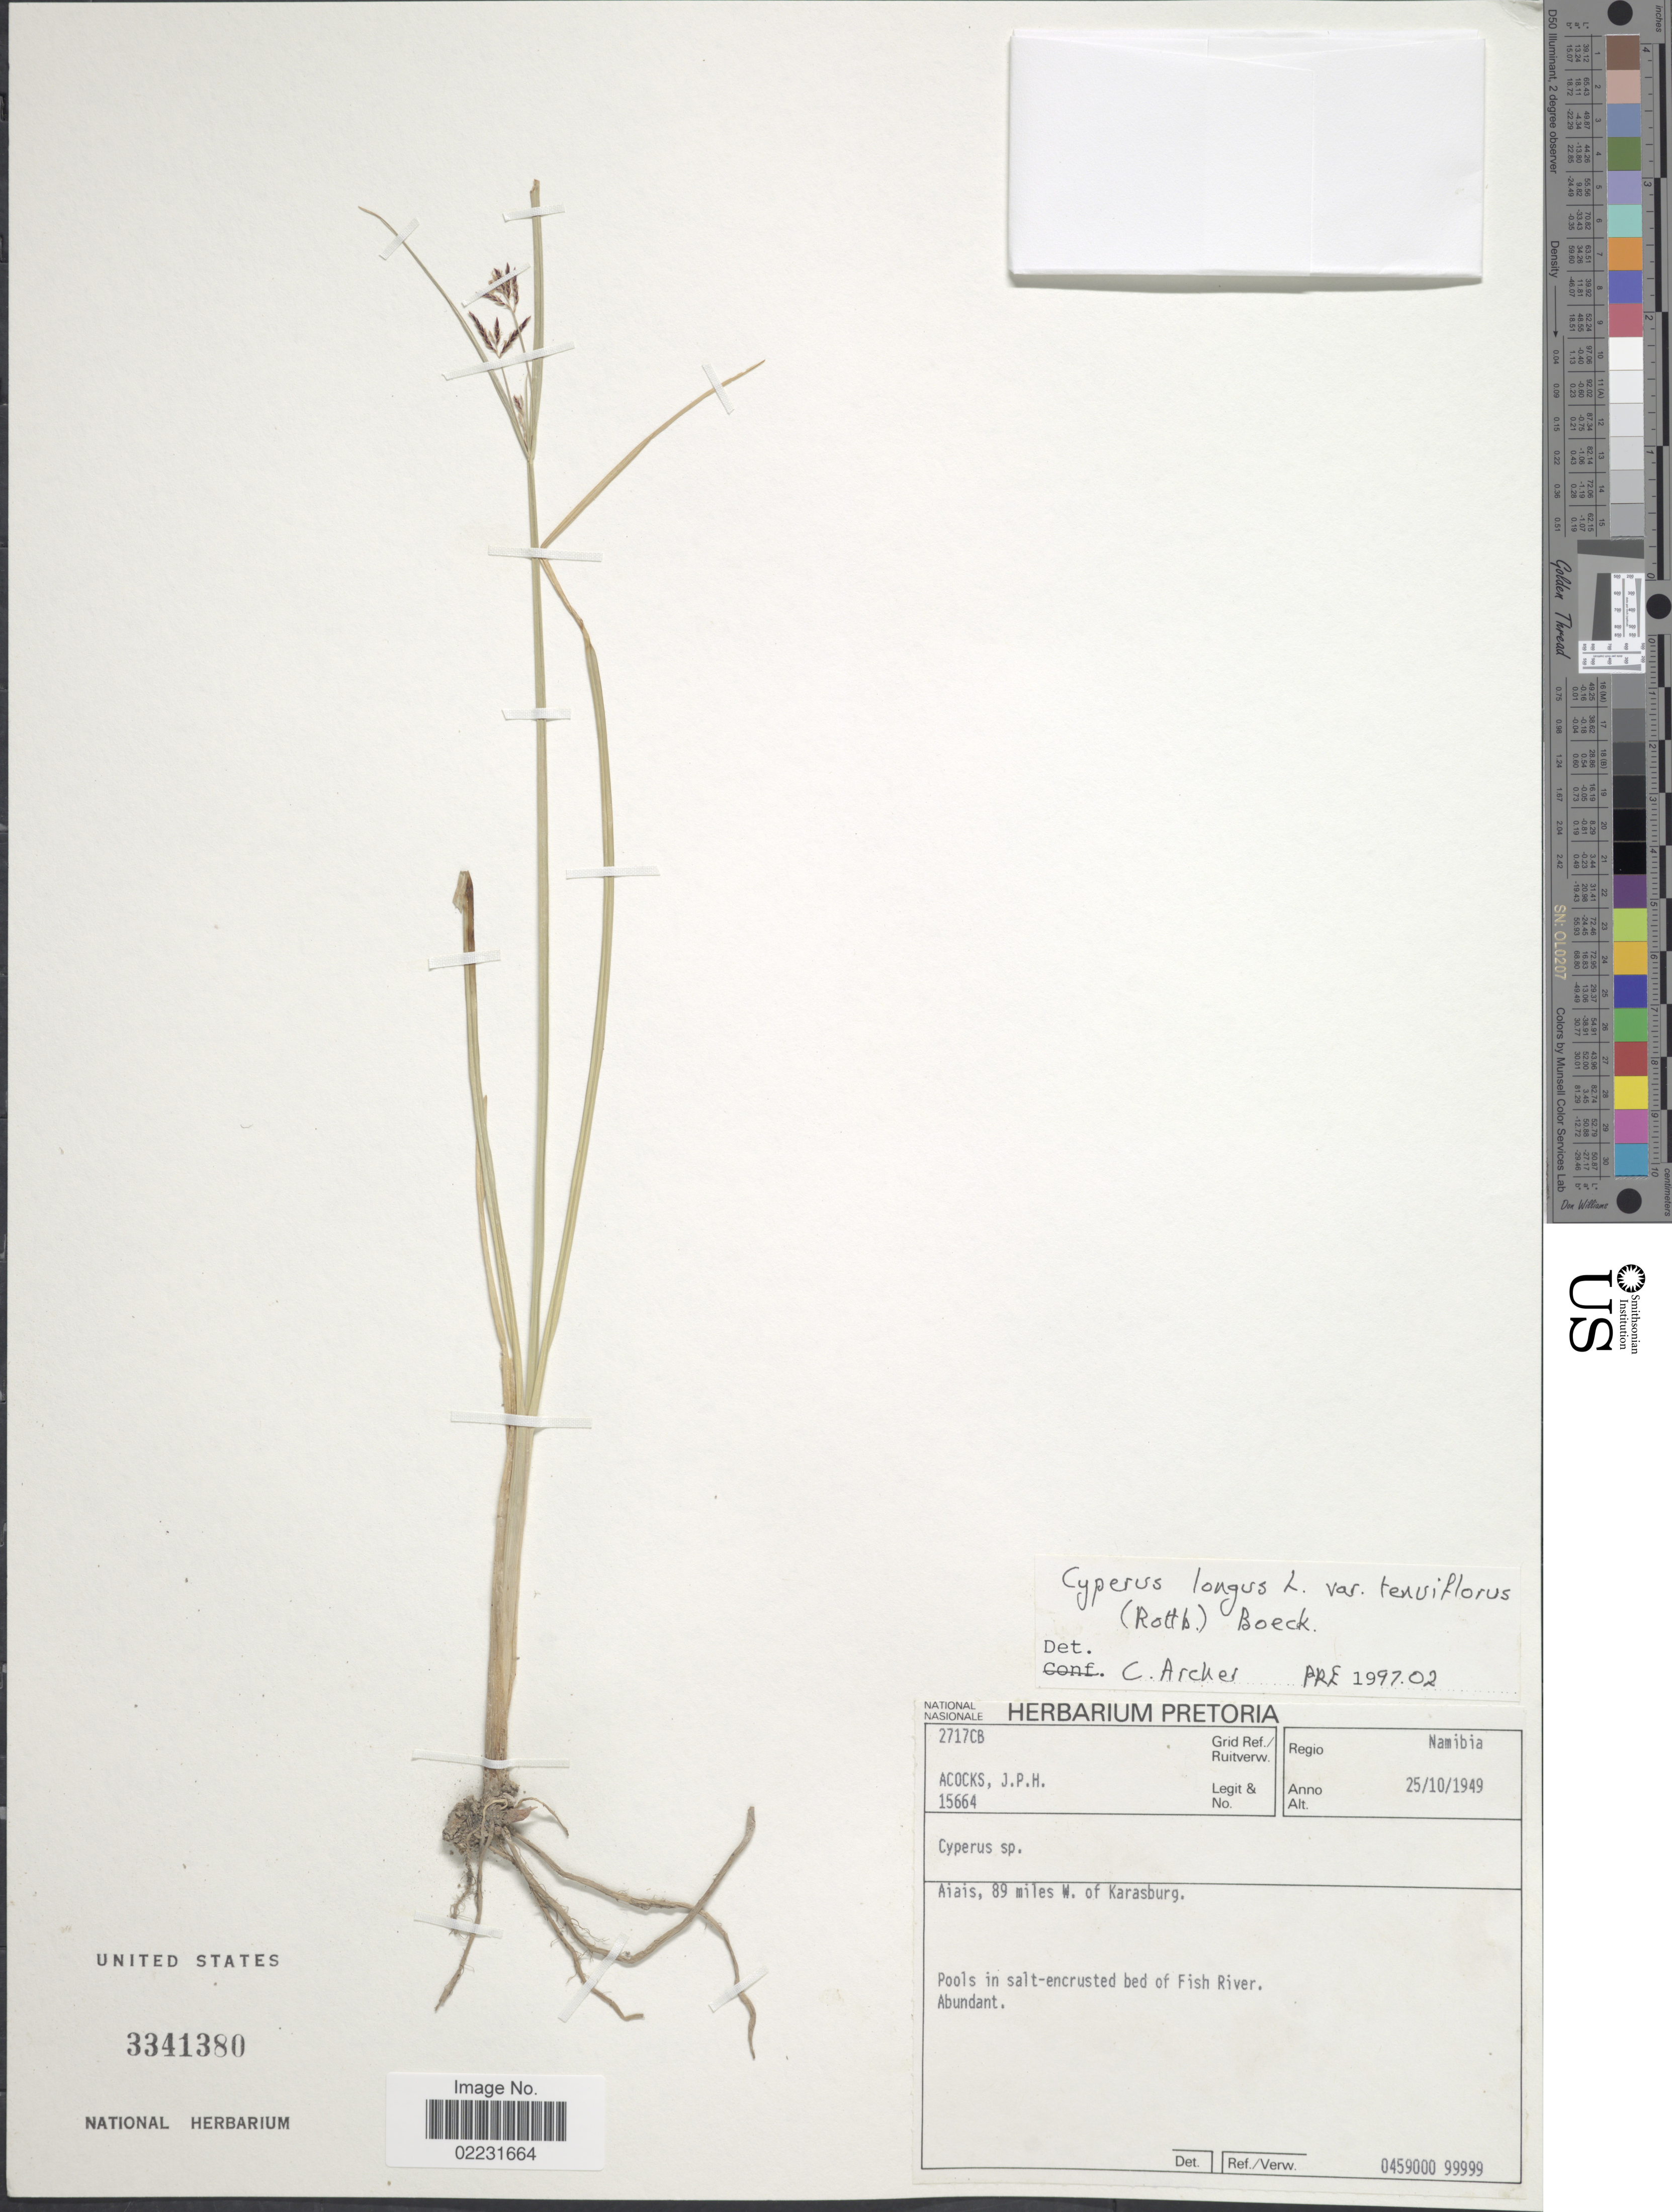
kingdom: Plantae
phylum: Tracheophyta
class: Liliopsida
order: Poales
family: Cyperaceae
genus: Cyperus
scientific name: Cyperus longus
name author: L.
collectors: J. P. Acocks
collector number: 15664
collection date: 1949-10-25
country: Namibia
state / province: Karas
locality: Aiais, 89 miles W. of Karasburg, Pools in salt-encrusted bed of Fish River.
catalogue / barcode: US 3341380